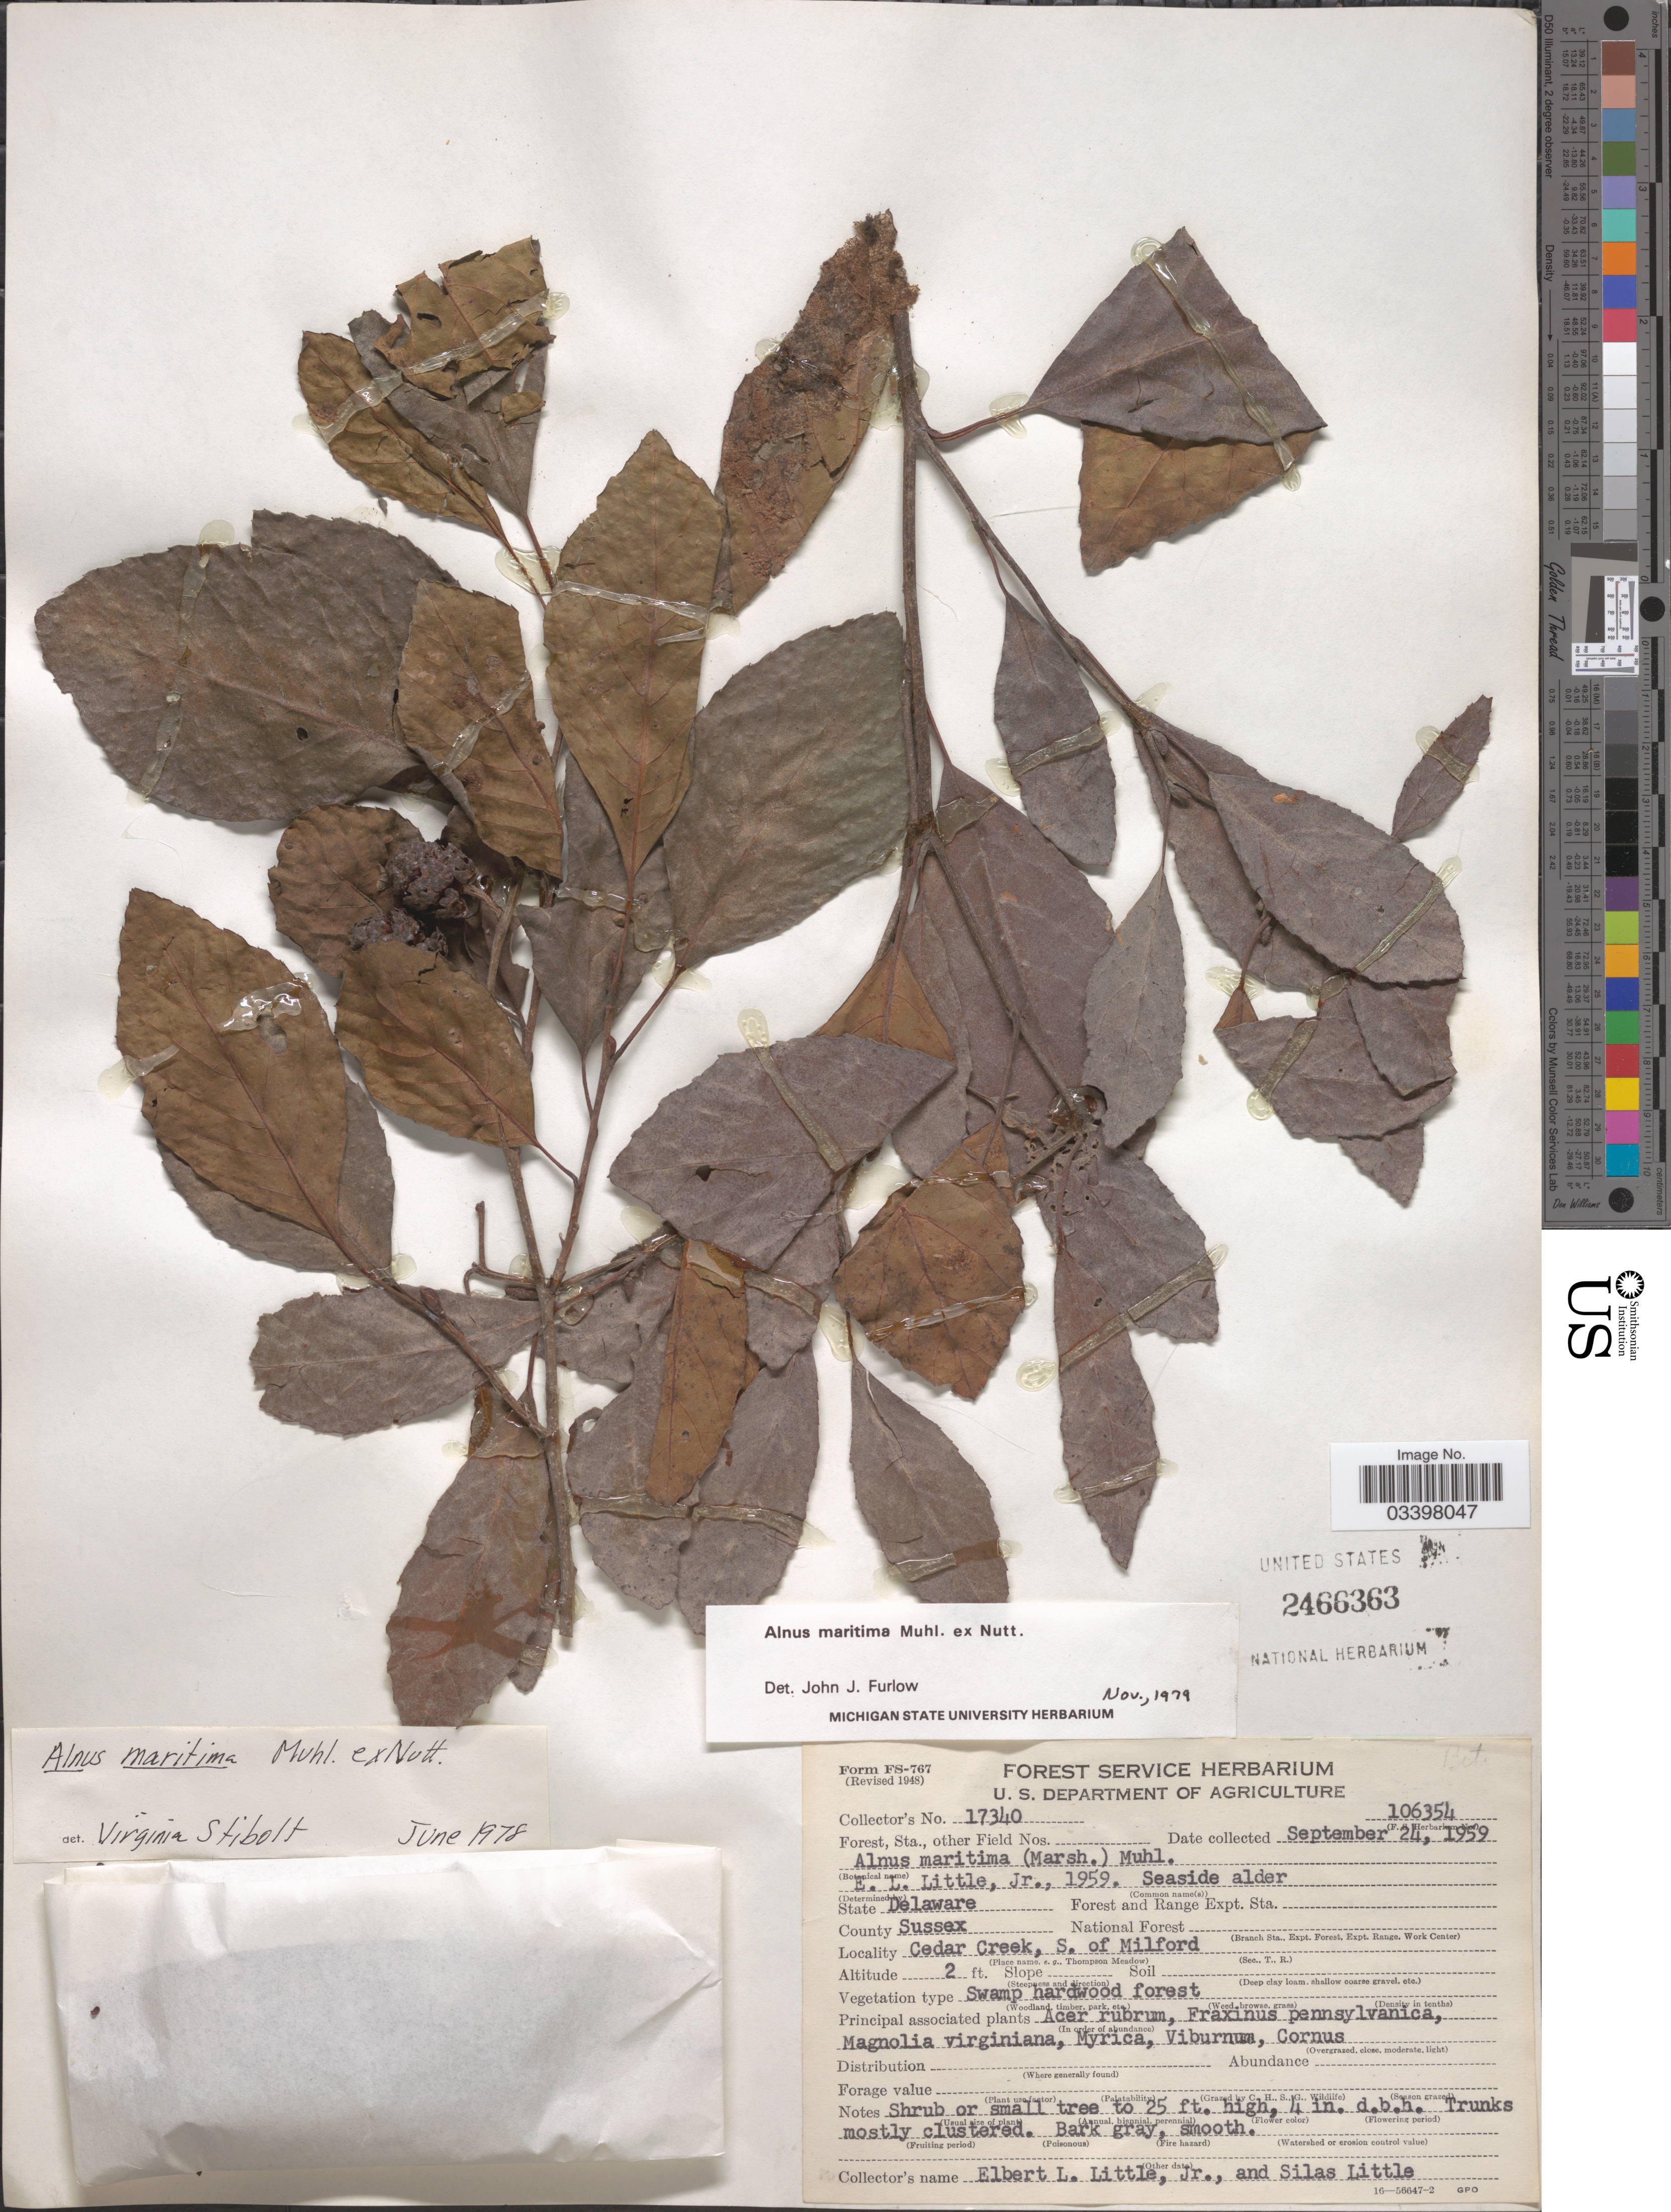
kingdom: Plantae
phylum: Tracheophyta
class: Magnoliopsida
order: Fagales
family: Betulaceae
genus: Alnus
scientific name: Alnus maritima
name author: (Marshall) Muhl. ex Nutt.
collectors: E. L. Little & S. Little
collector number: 17340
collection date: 1959-09-24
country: United States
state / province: Delaware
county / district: Sussex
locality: County Sussex. Cedar Creek, S. of Milford.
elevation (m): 1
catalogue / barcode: US 2466363